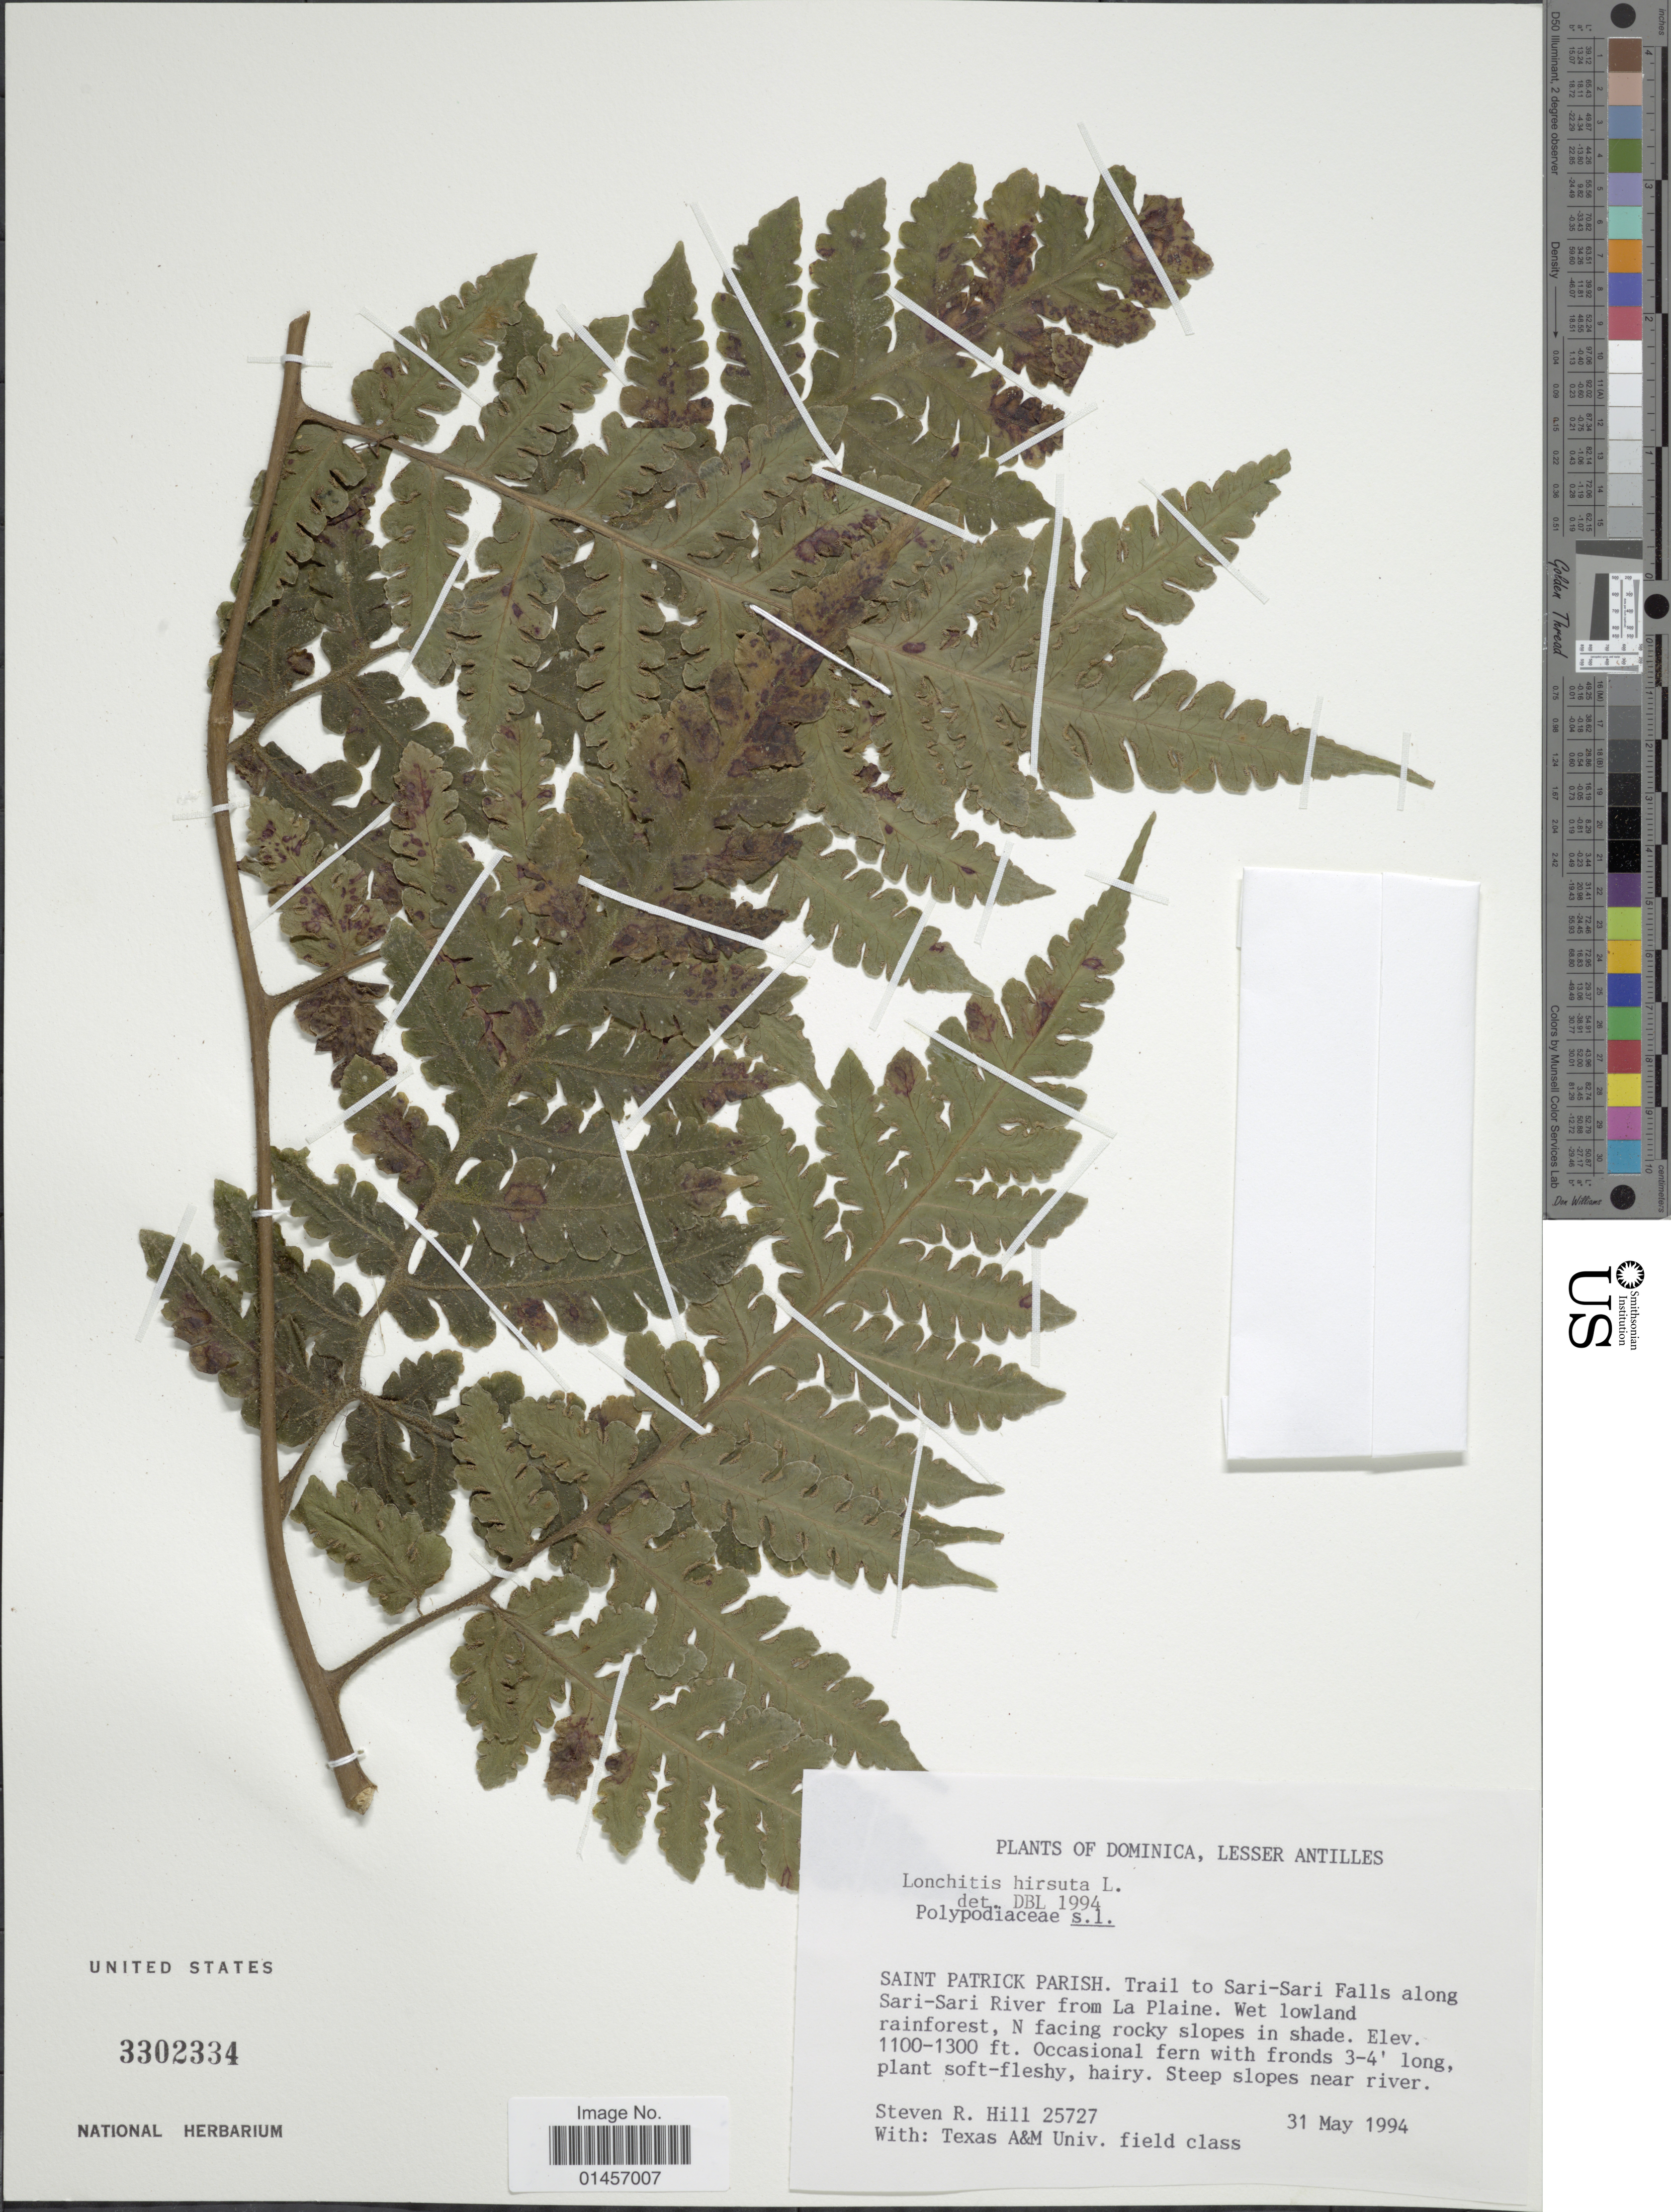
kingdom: Plantae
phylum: Tracheophyta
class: Polypodiopsida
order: Polypodiales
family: Lonchitidaceae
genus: Lonchitis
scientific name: Lonchitis hirsuta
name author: L.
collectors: S. R. Hill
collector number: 25727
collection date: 1994-05-31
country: Dominica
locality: Dominica, Lesser Antilles, Saint Patrick Parish, Trail to Sari-Sari Falls along Sari-Sari River ffrom La Plaine.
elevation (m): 335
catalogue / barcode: US 3302334